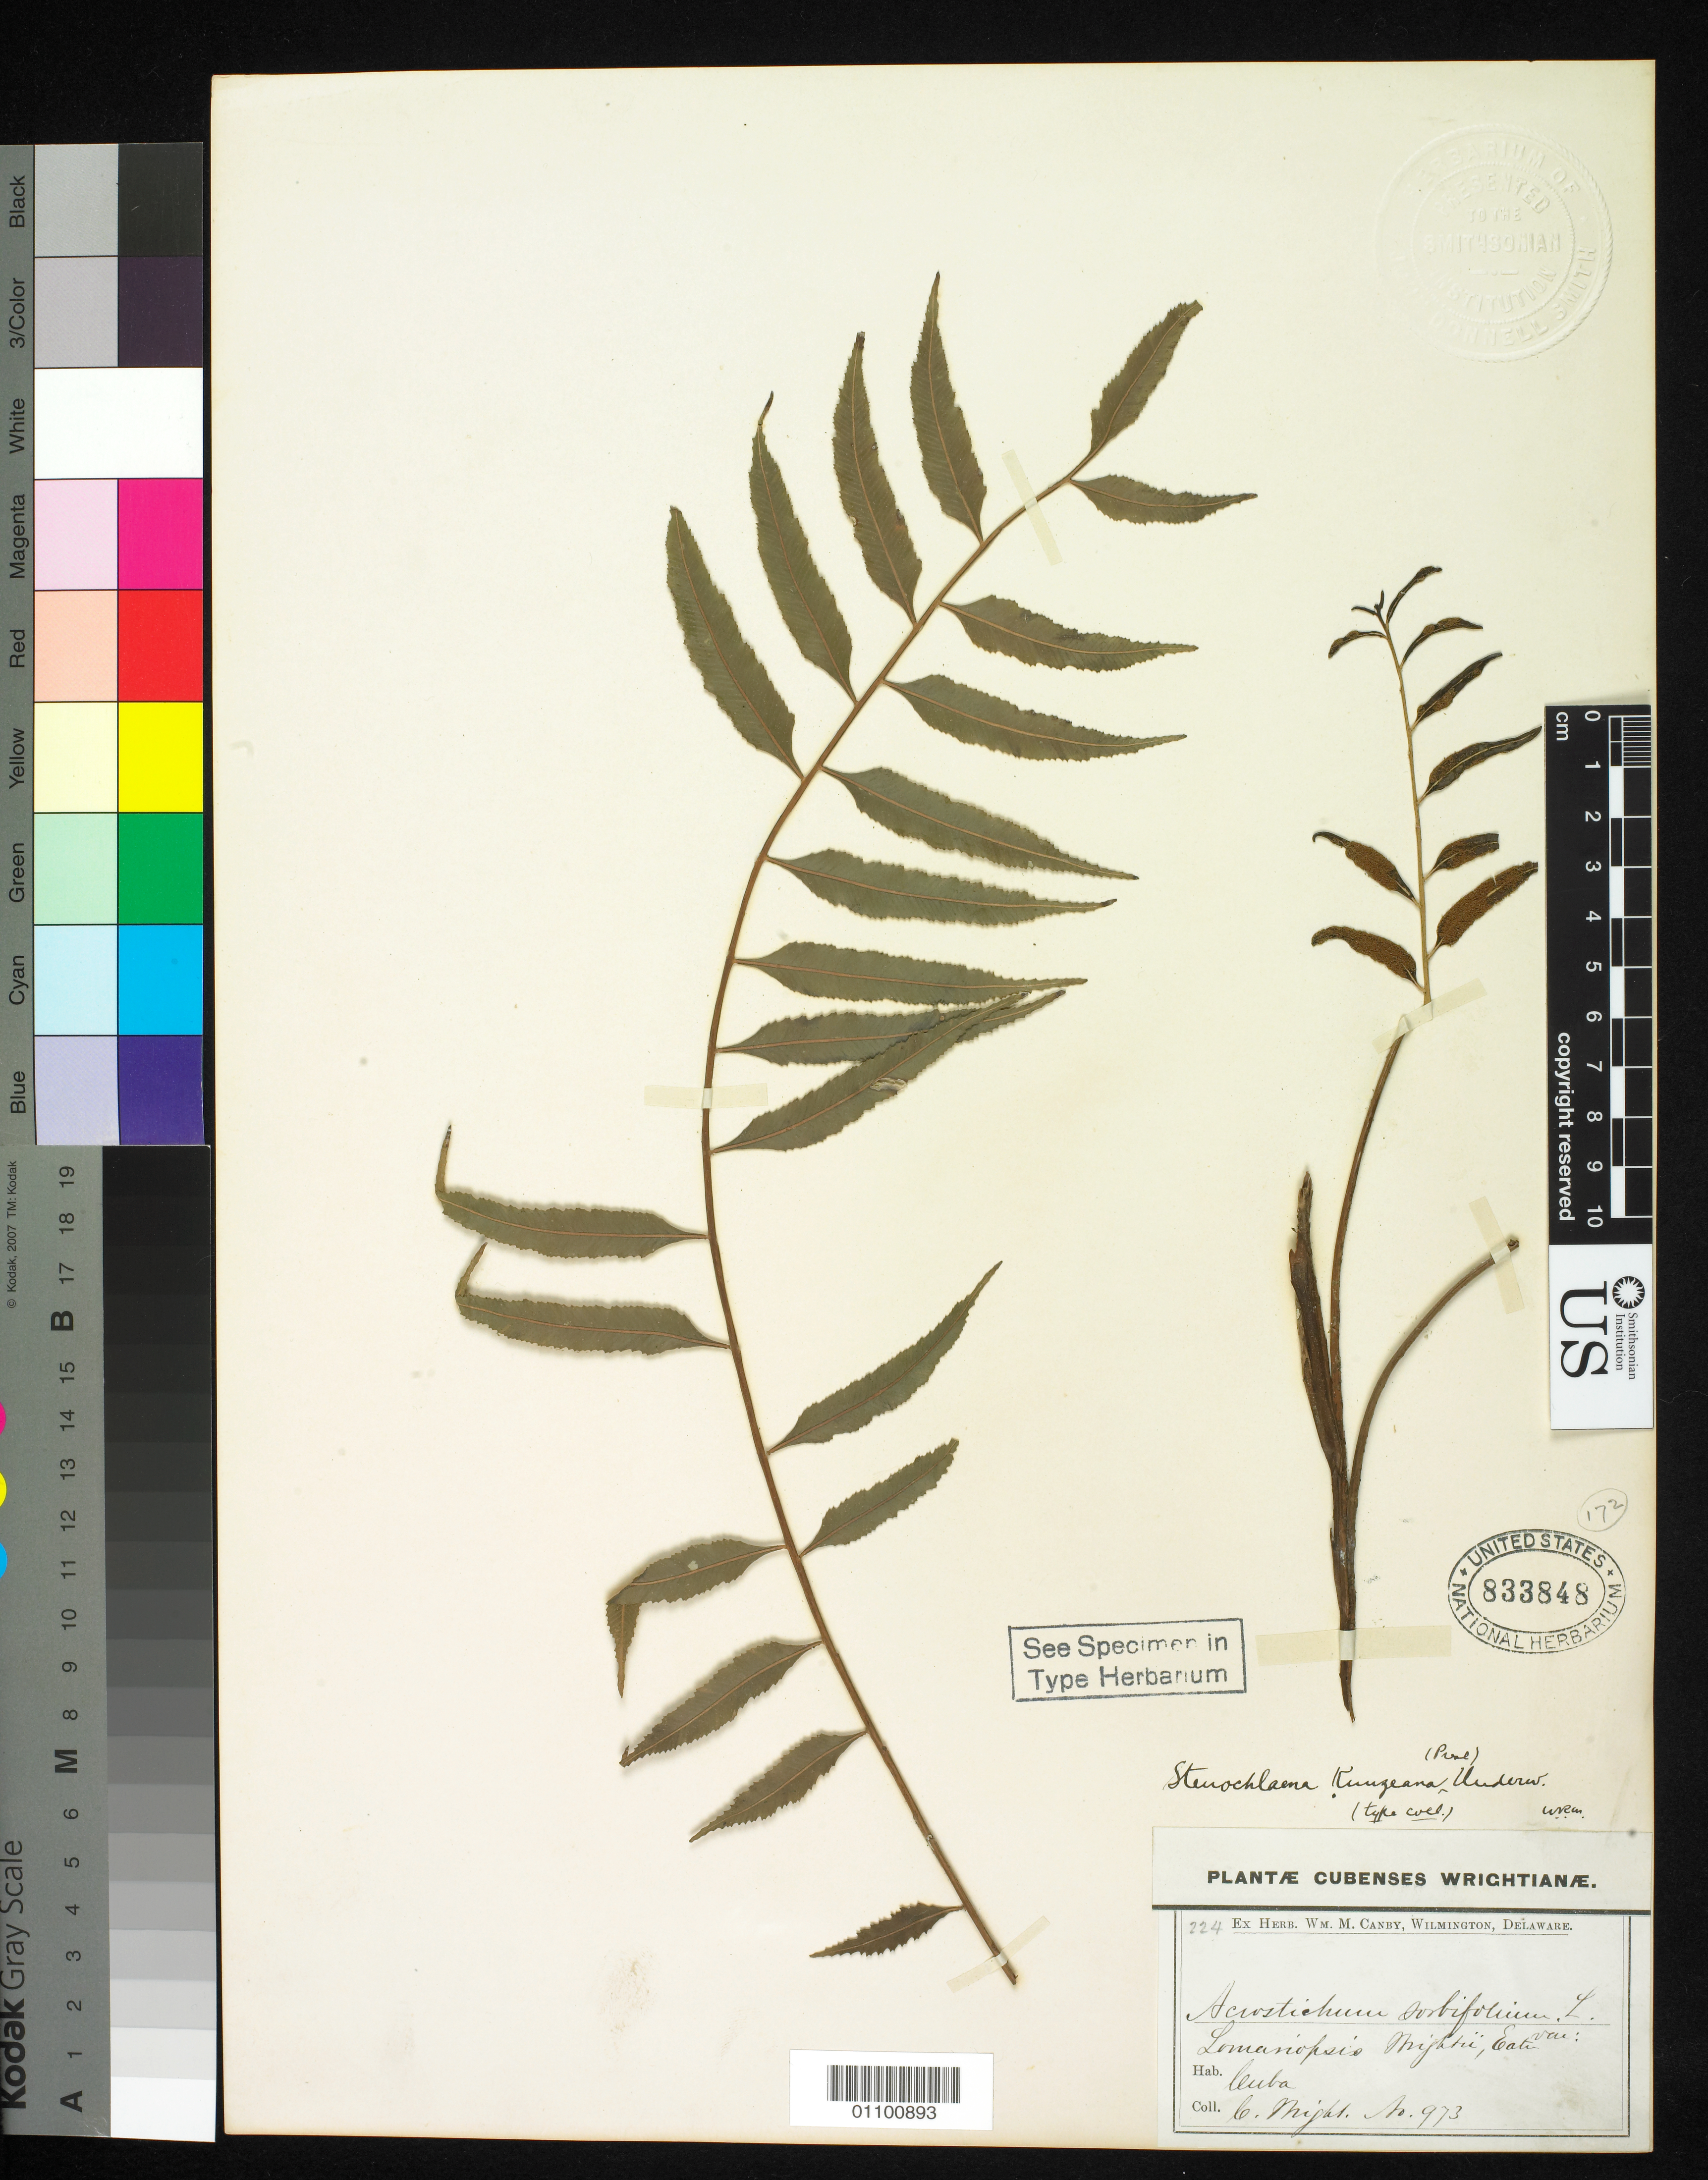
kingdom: Plantae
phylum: Tracheophyta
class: Polypodiopsida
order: Polypodiales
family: Blechnaceae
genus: Stenochlaena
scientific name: Stenochlaena kunzeana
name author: Underw.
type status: Type Collection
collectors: C. Wright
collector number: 973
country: Cuba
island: Greater Antilles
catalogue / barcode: US 833848